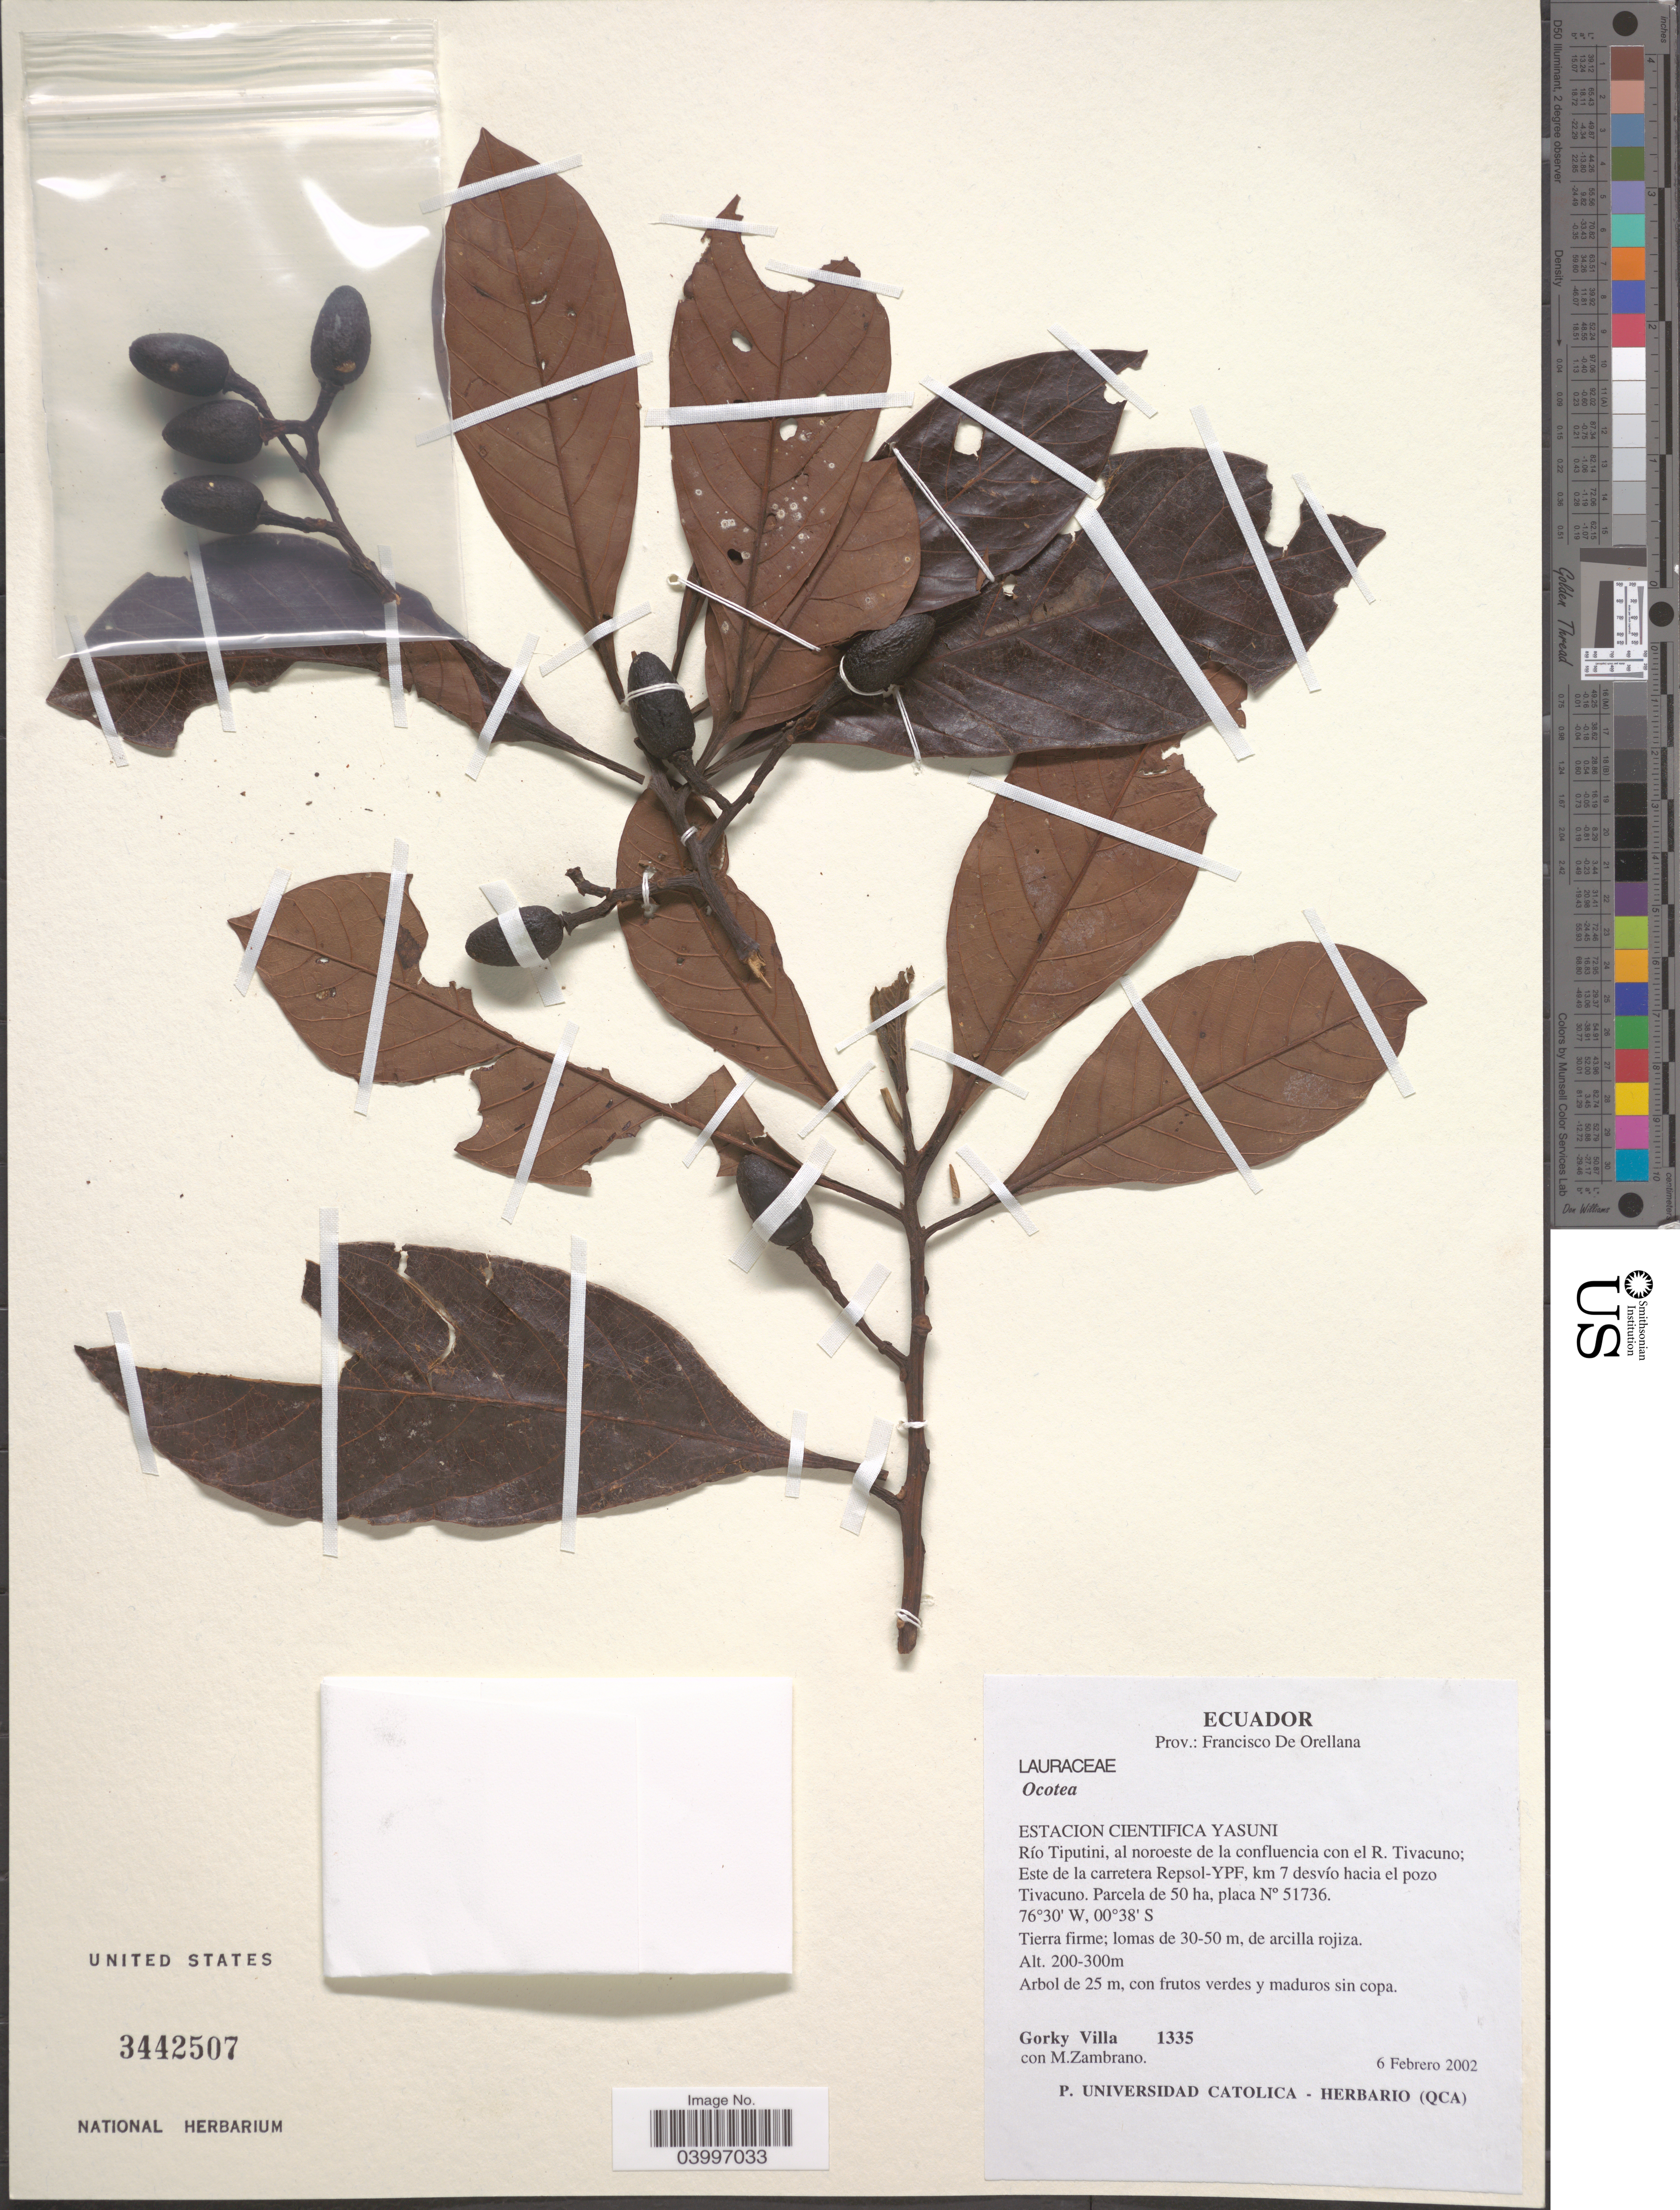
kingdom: Plantae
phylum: Tracheophyta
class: Magnoliopsida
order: Laurales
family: Lauraceae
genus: Ocotea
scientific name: Ocotea sp.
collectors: G. Villa & M. Zambrano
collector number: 1335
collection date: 2002-02-06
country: Ecuador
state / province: Orellana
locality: Prov.: Francisco De Orellana. Estacion Cientifica Yasuni. Río Tiputini, al noroeste de la confluencia con el R. Tivacuno; Este de la carretera Repsol-YPF, km 7 desvío hacia el pozo Tivacuno.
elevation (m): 200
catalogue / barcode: US 3442507